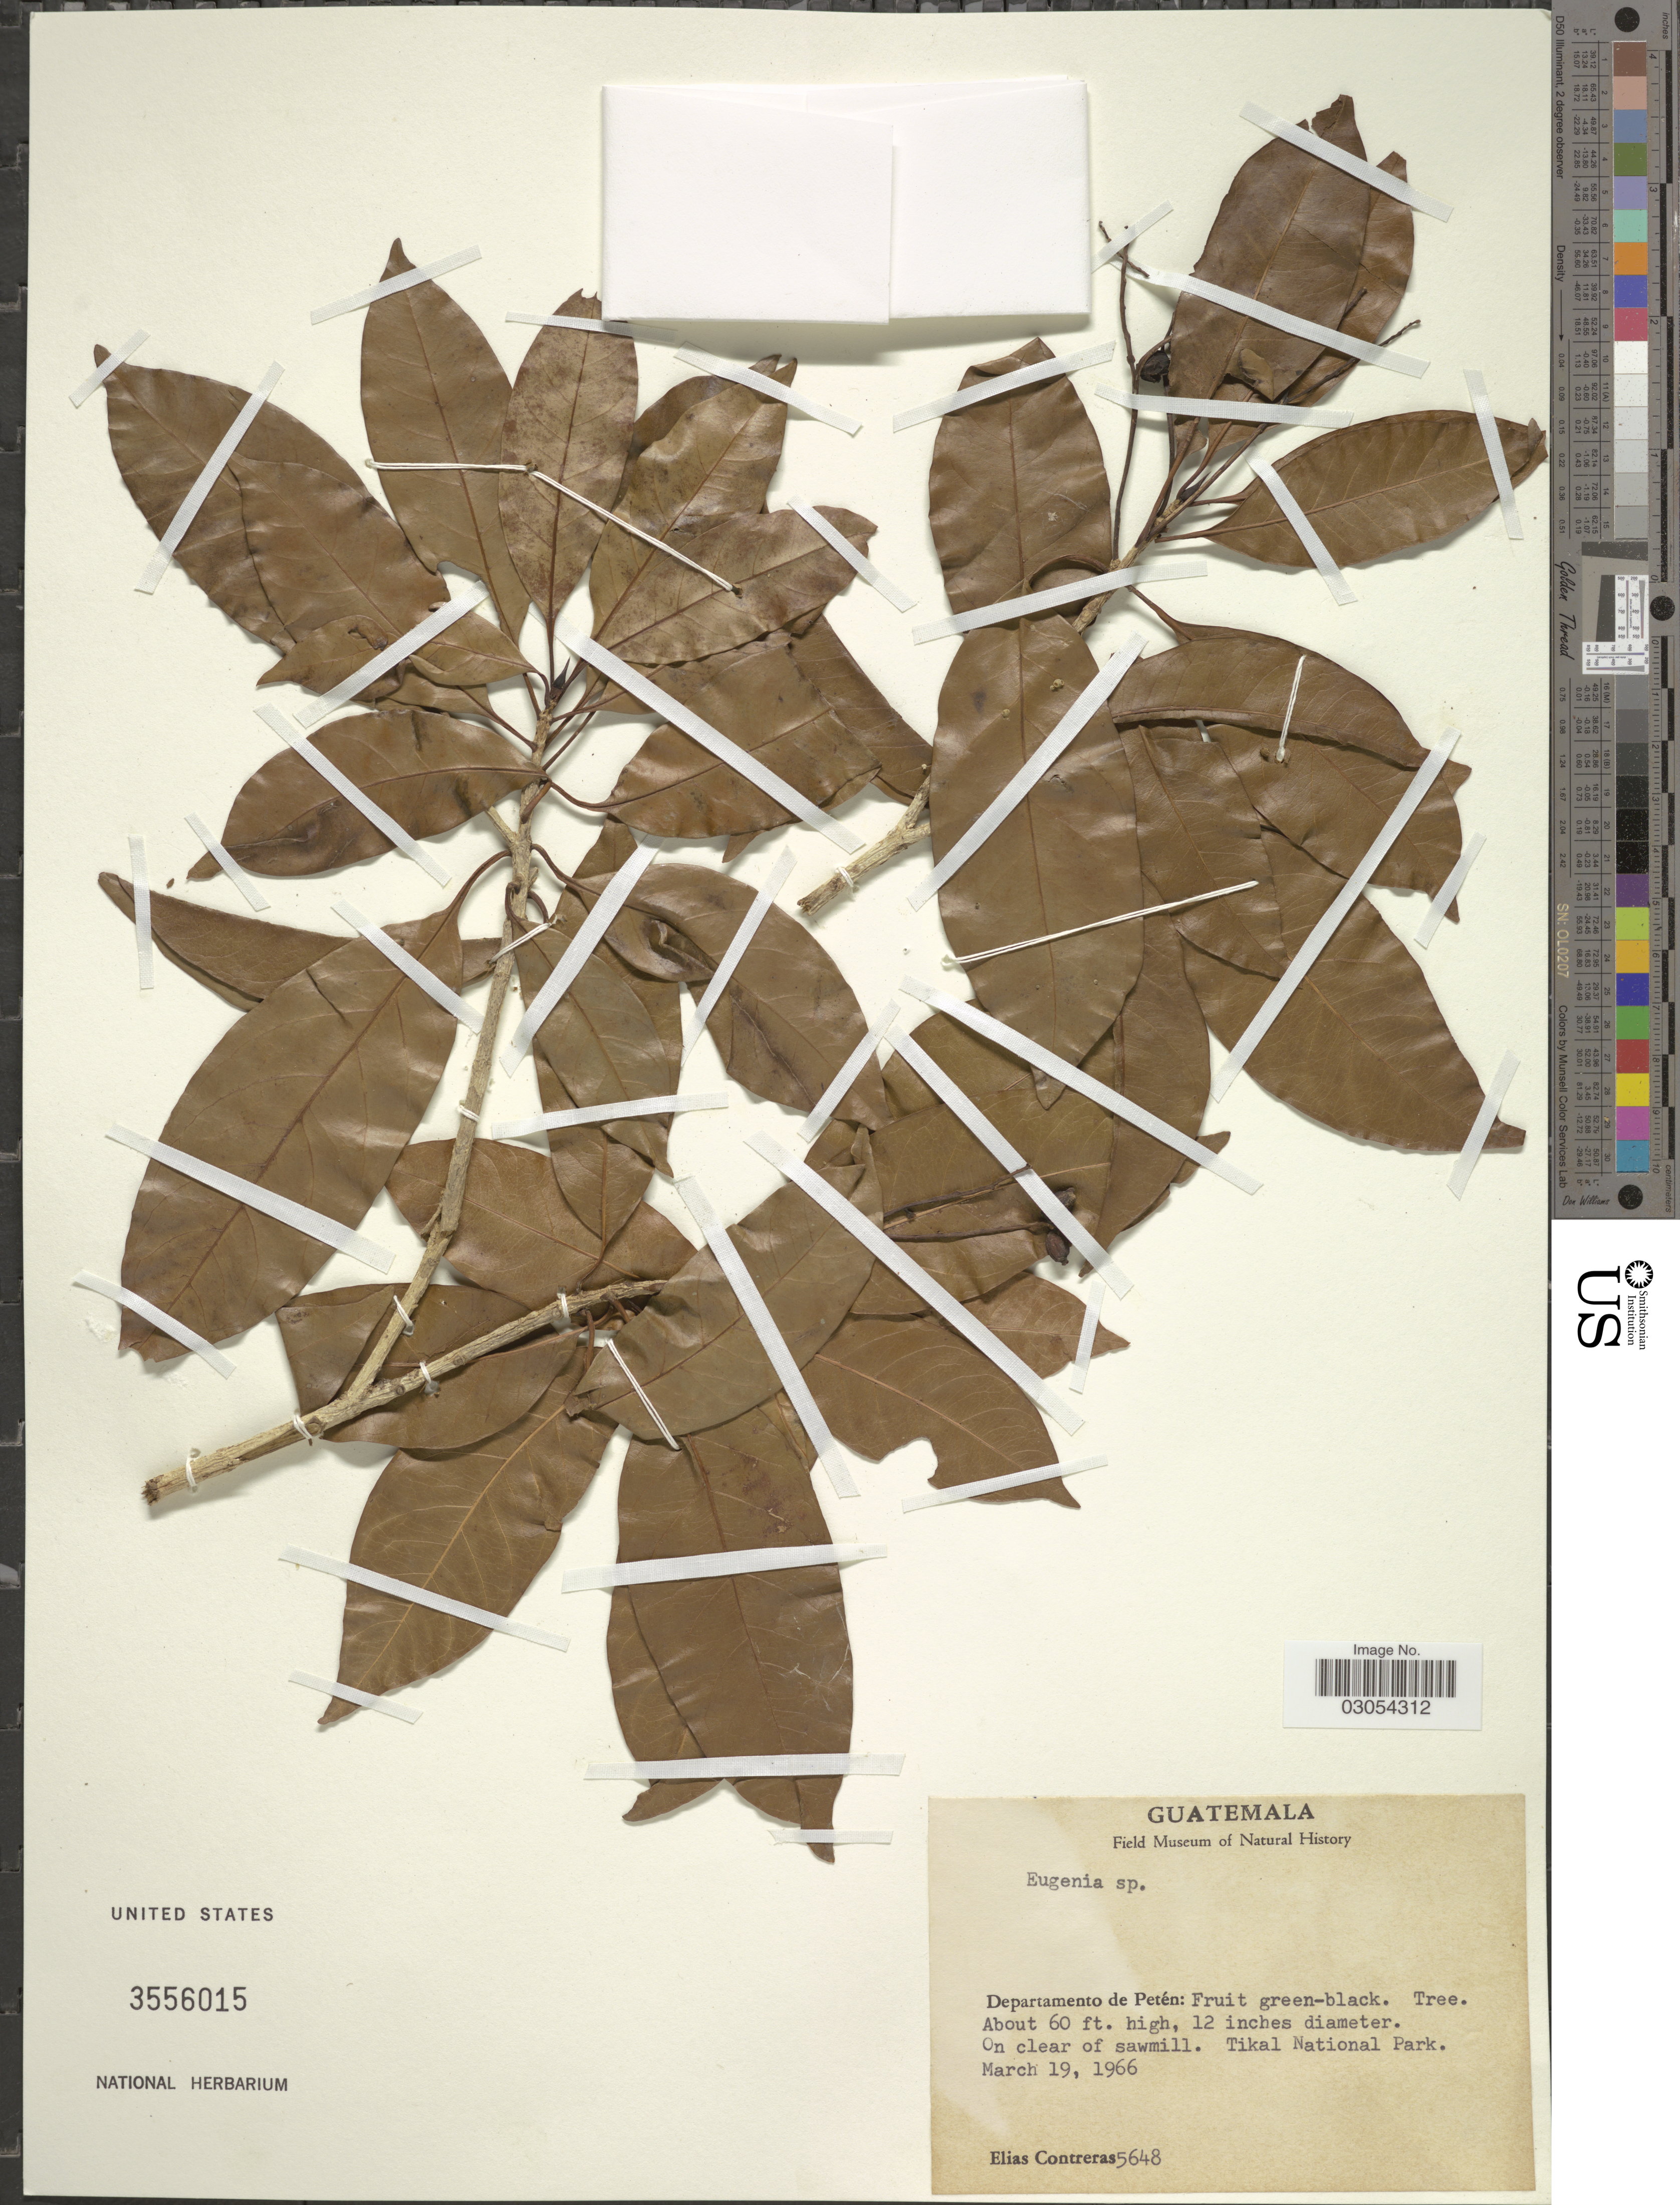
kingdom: Plantae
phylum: Tracheophyta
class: Magnoliopsida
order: Myrtales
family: Myrtaceae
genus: Eugenia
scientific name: Eugenia sp.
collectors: E. Contreras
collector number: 5648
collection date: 1966-03-19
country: Guatemala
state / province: El Petén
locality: Departamento de Petén: Tikal National Park.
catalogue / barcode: US 3556015